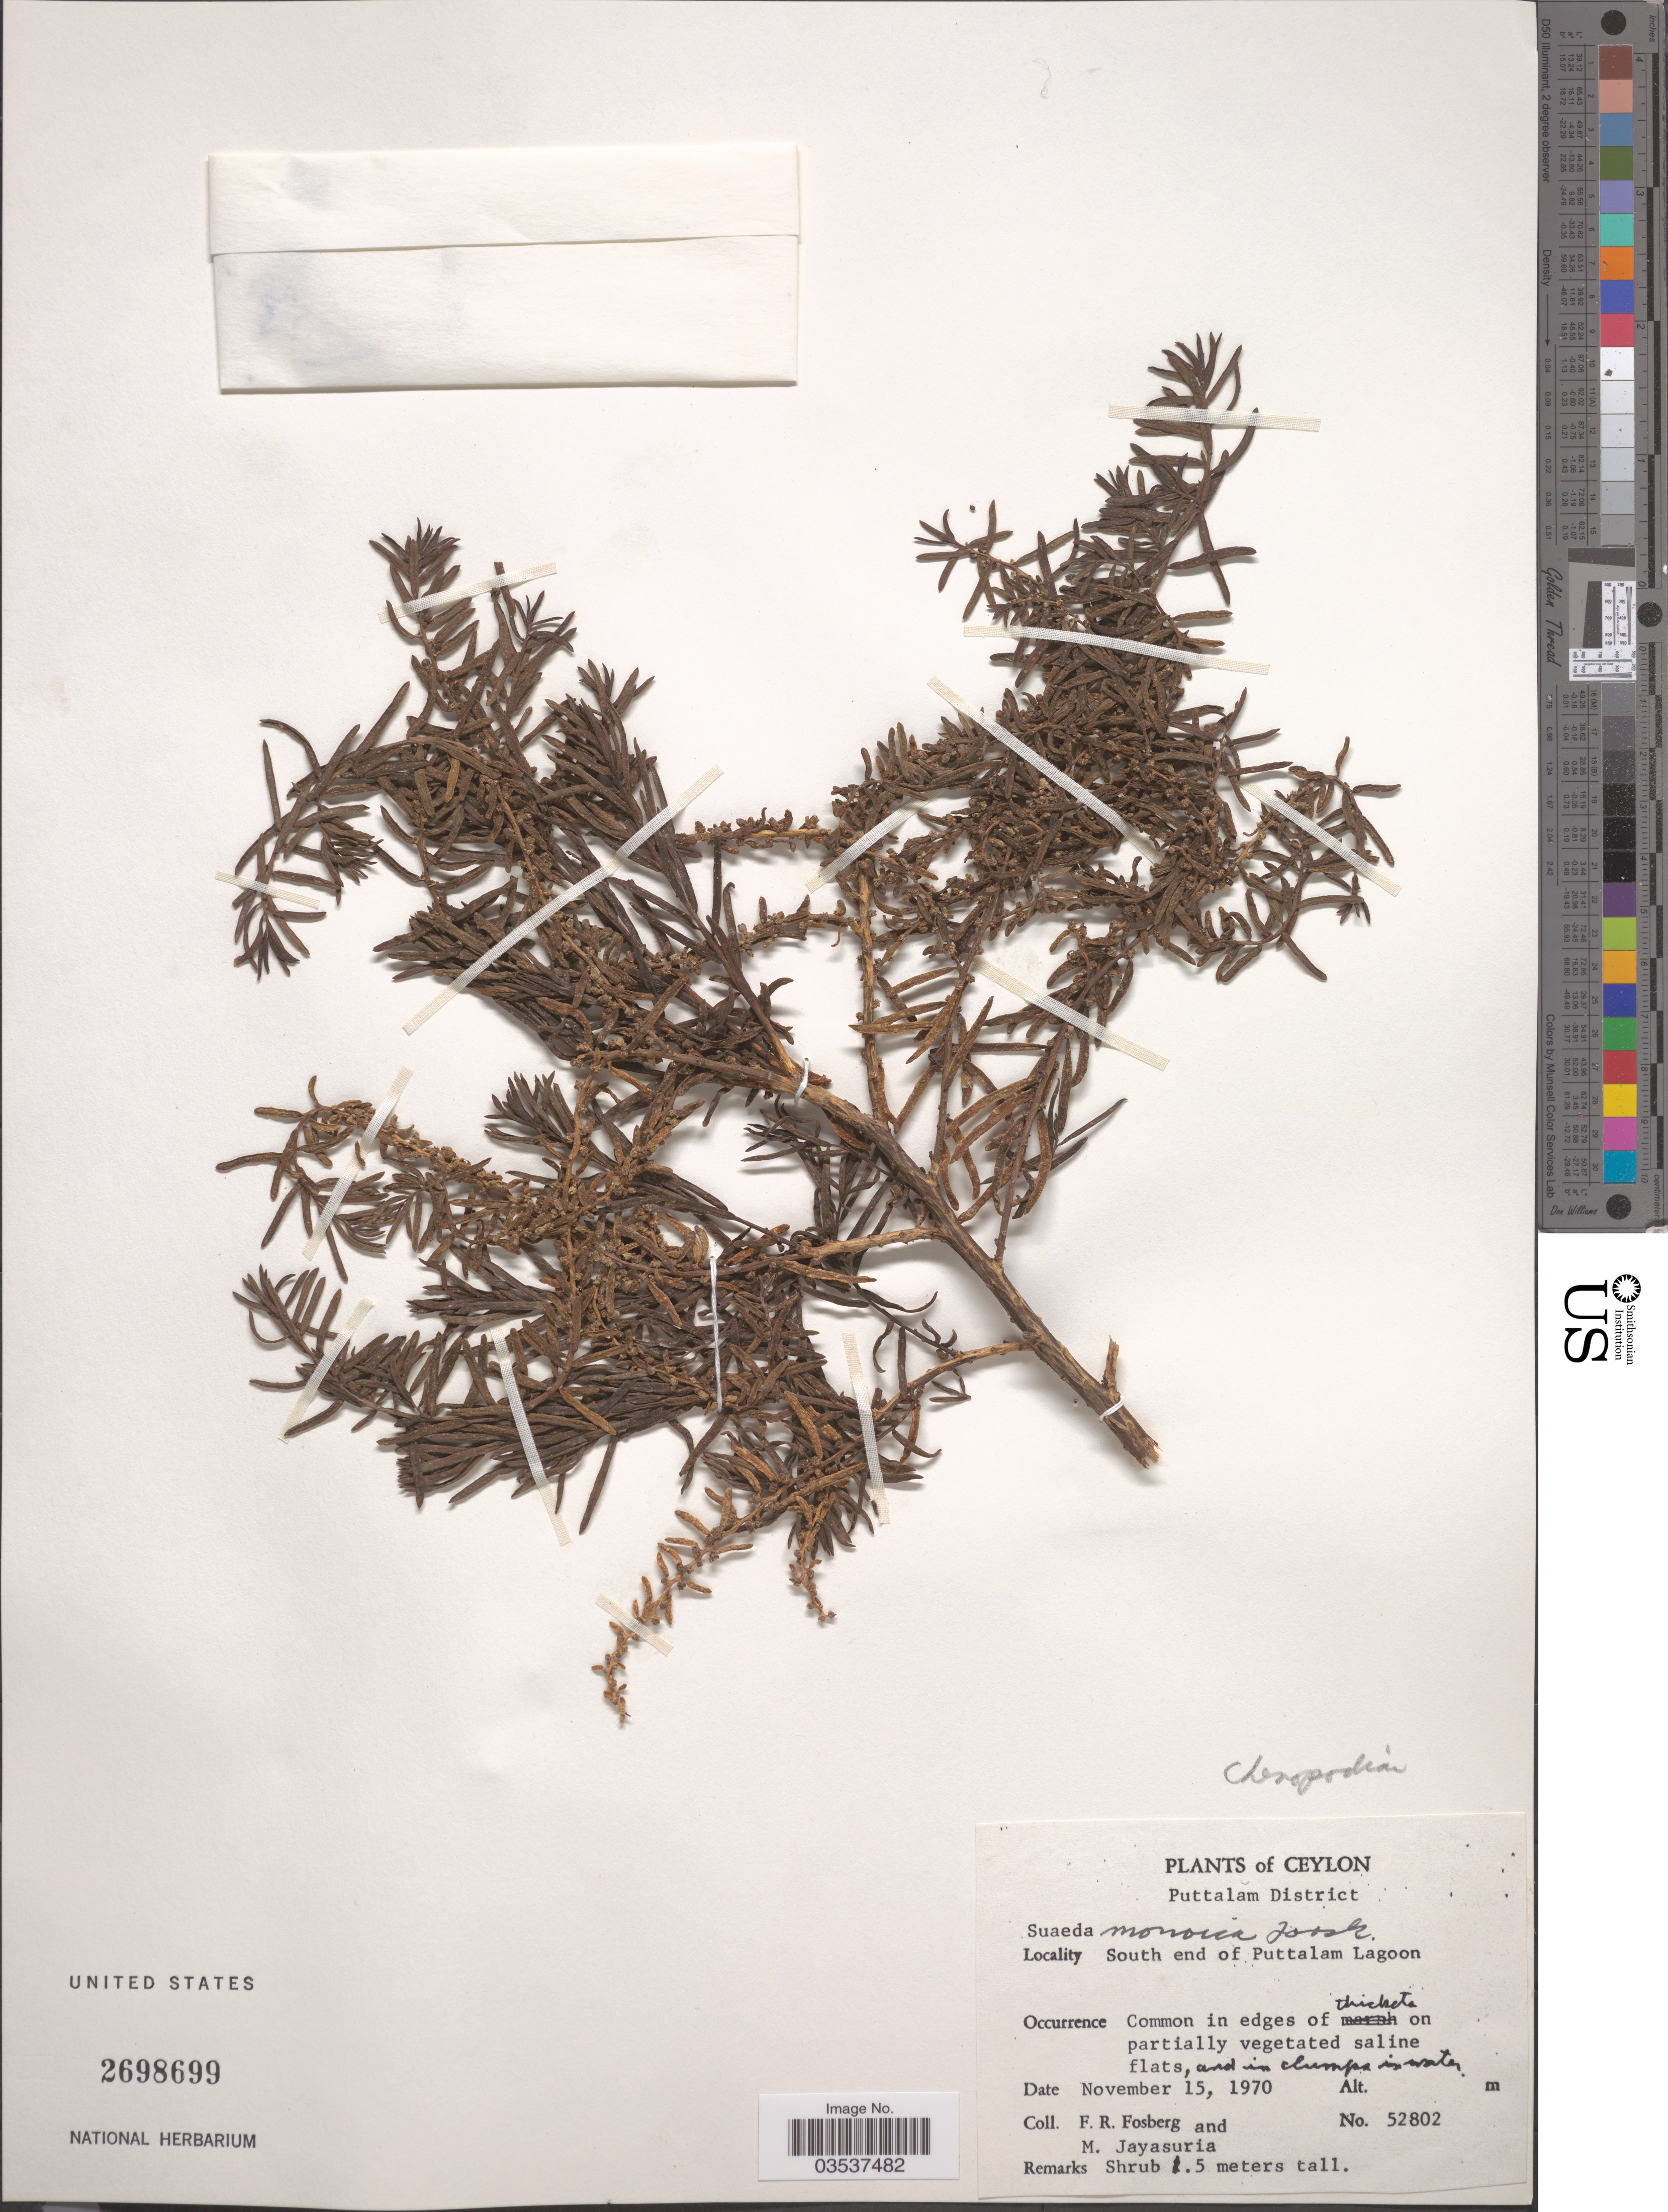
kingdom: Plantae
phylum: Tracheophyta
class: Magnoliopsida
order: Caryophyllales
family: Amaranthaceae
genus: Suaeda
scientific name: Suaeda monoica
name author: Forssk. ex J.F. Gmel.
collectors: F. R. Fosberg & M. Jayasuria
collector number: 52802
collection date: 1970-11-15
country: Sri Lanka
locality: Ceylon. Puttalam District. South end of Puttalam Lagoon.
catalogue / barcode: US 2698699